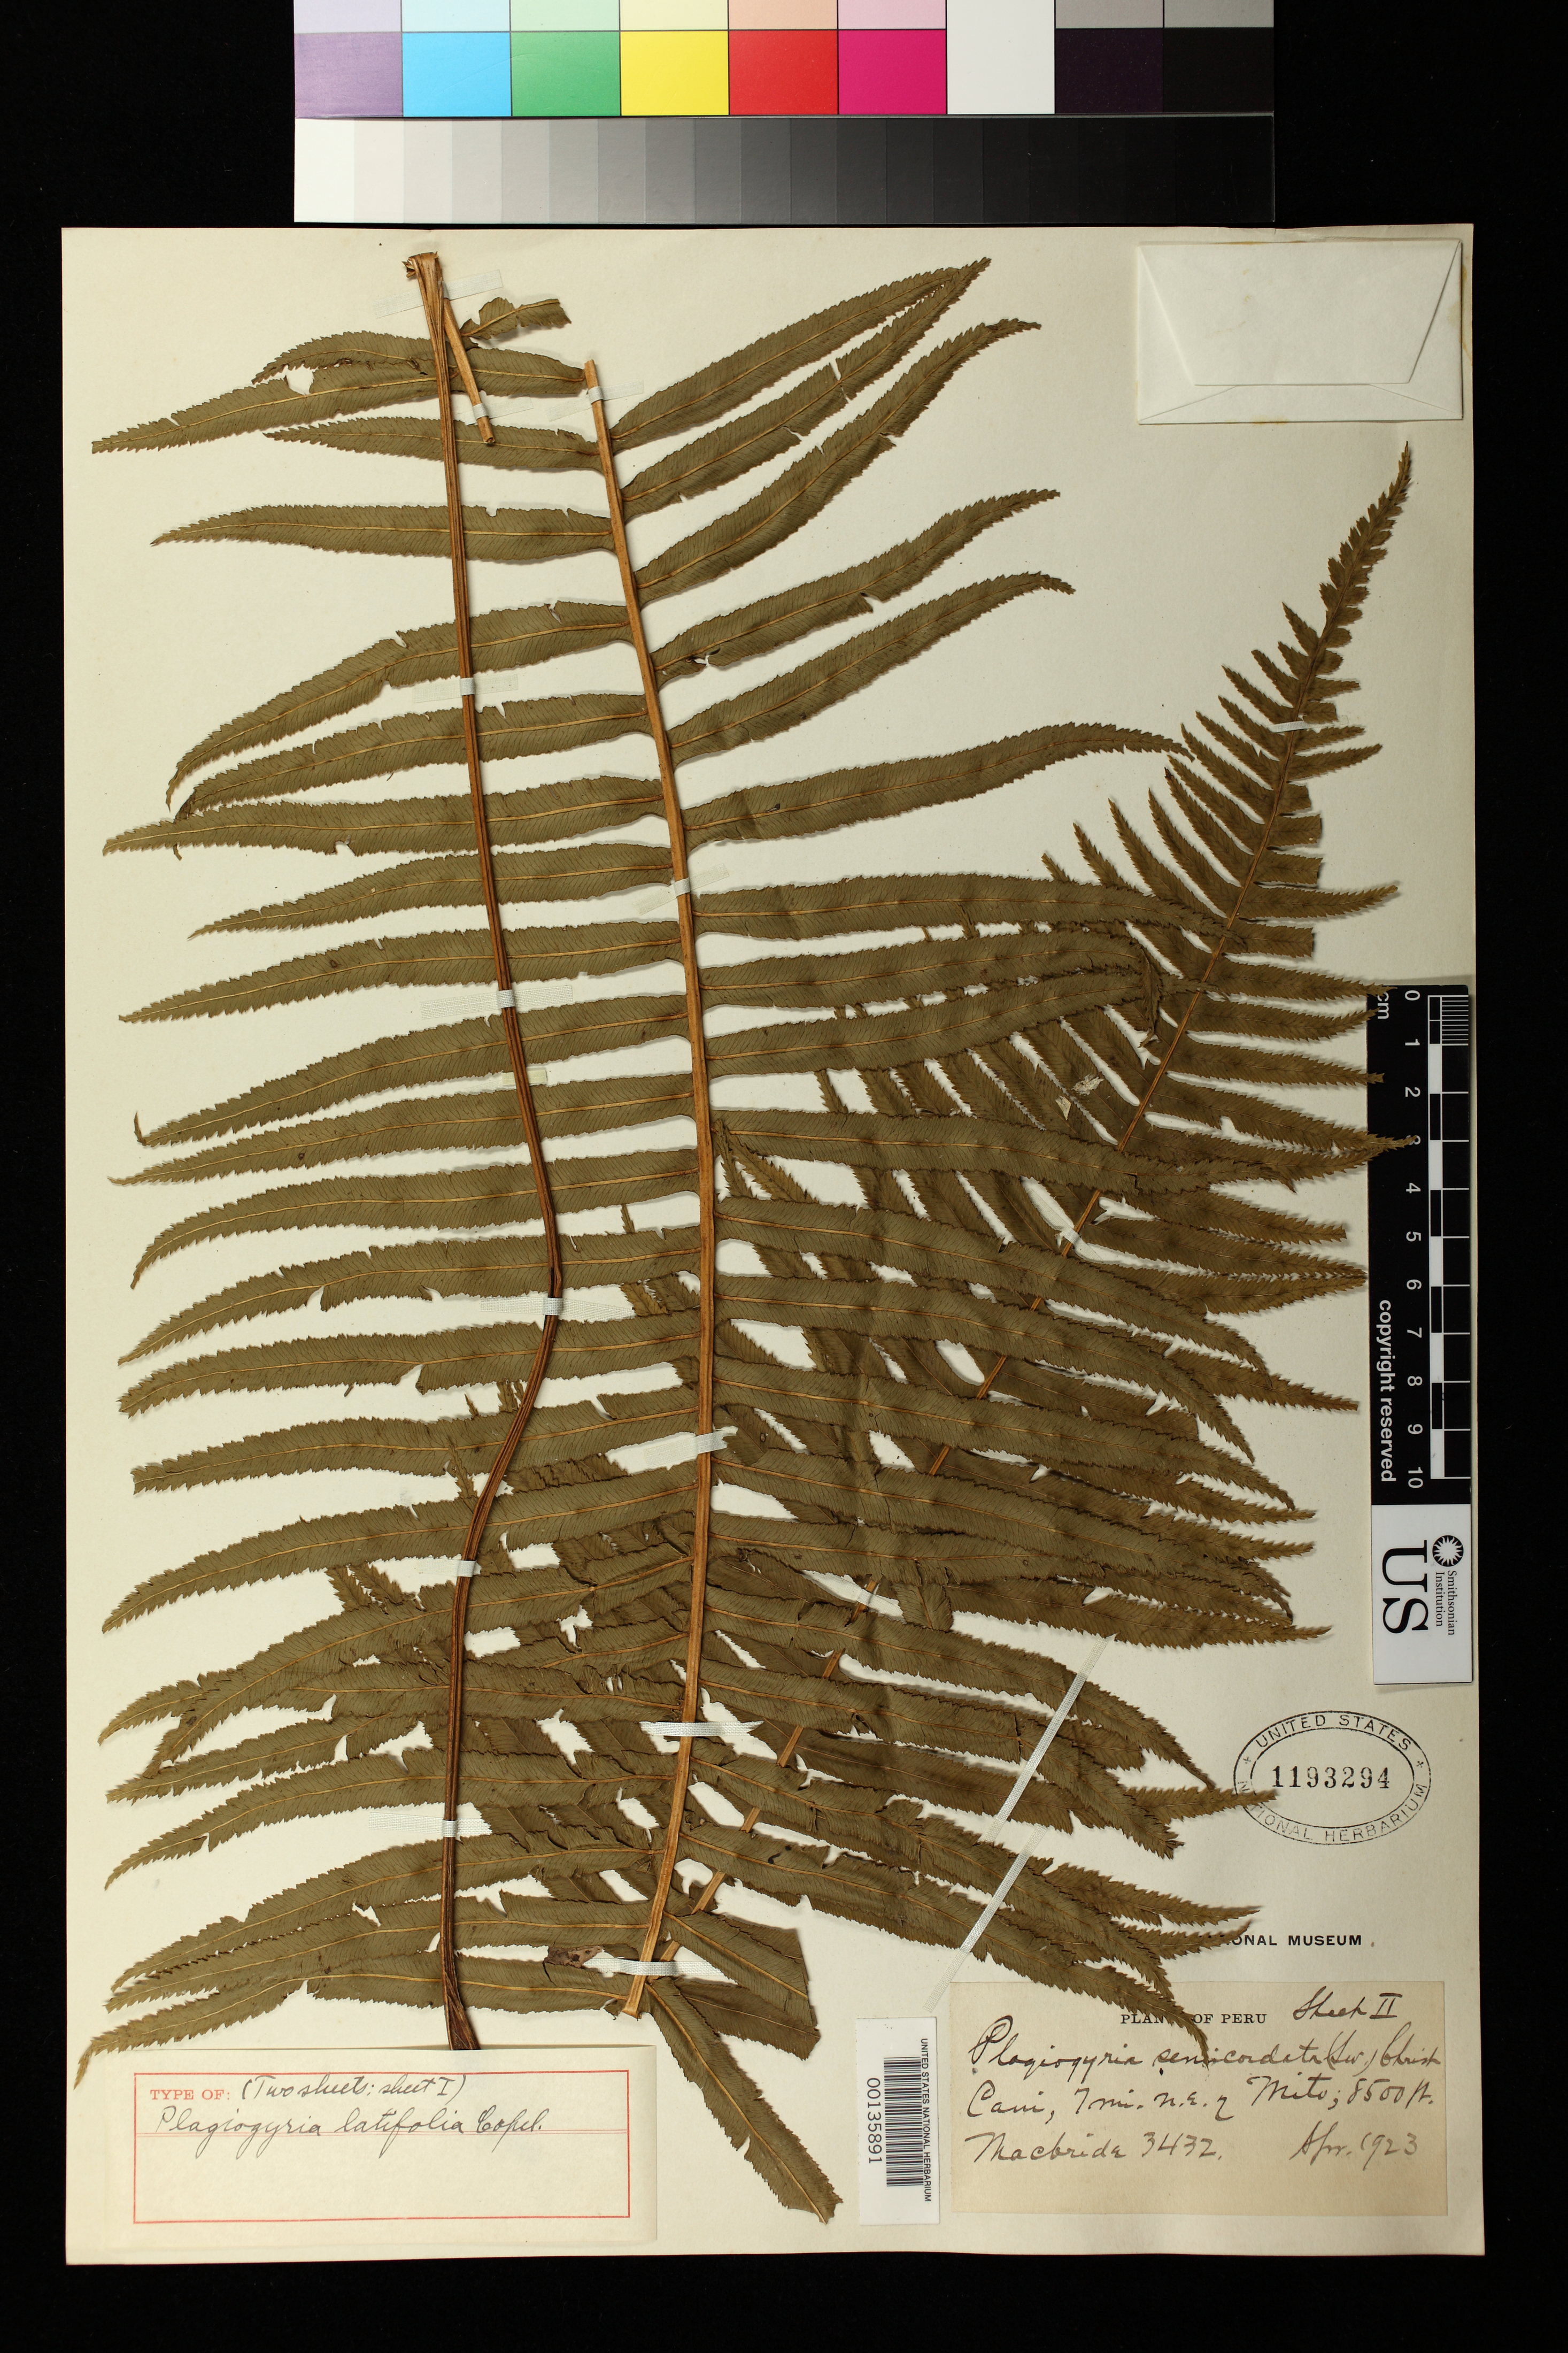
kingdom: Plantae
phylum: Tracheophyta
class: Polypodiopsida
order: Cyatheales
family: Plagiogyriaceae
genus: Plagiogyria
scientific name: Plagiogyria latifolia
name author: Copel.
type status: Holotype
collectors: J. F. Macbride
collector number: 3432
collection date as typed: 16 Apr 1923 to 26 Apr 1926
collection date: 1923-04-16/1926-04-26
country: Peru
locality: Cani, Pueblo 7 miles NE of Mito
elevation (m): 2591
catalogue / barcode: US 1193294